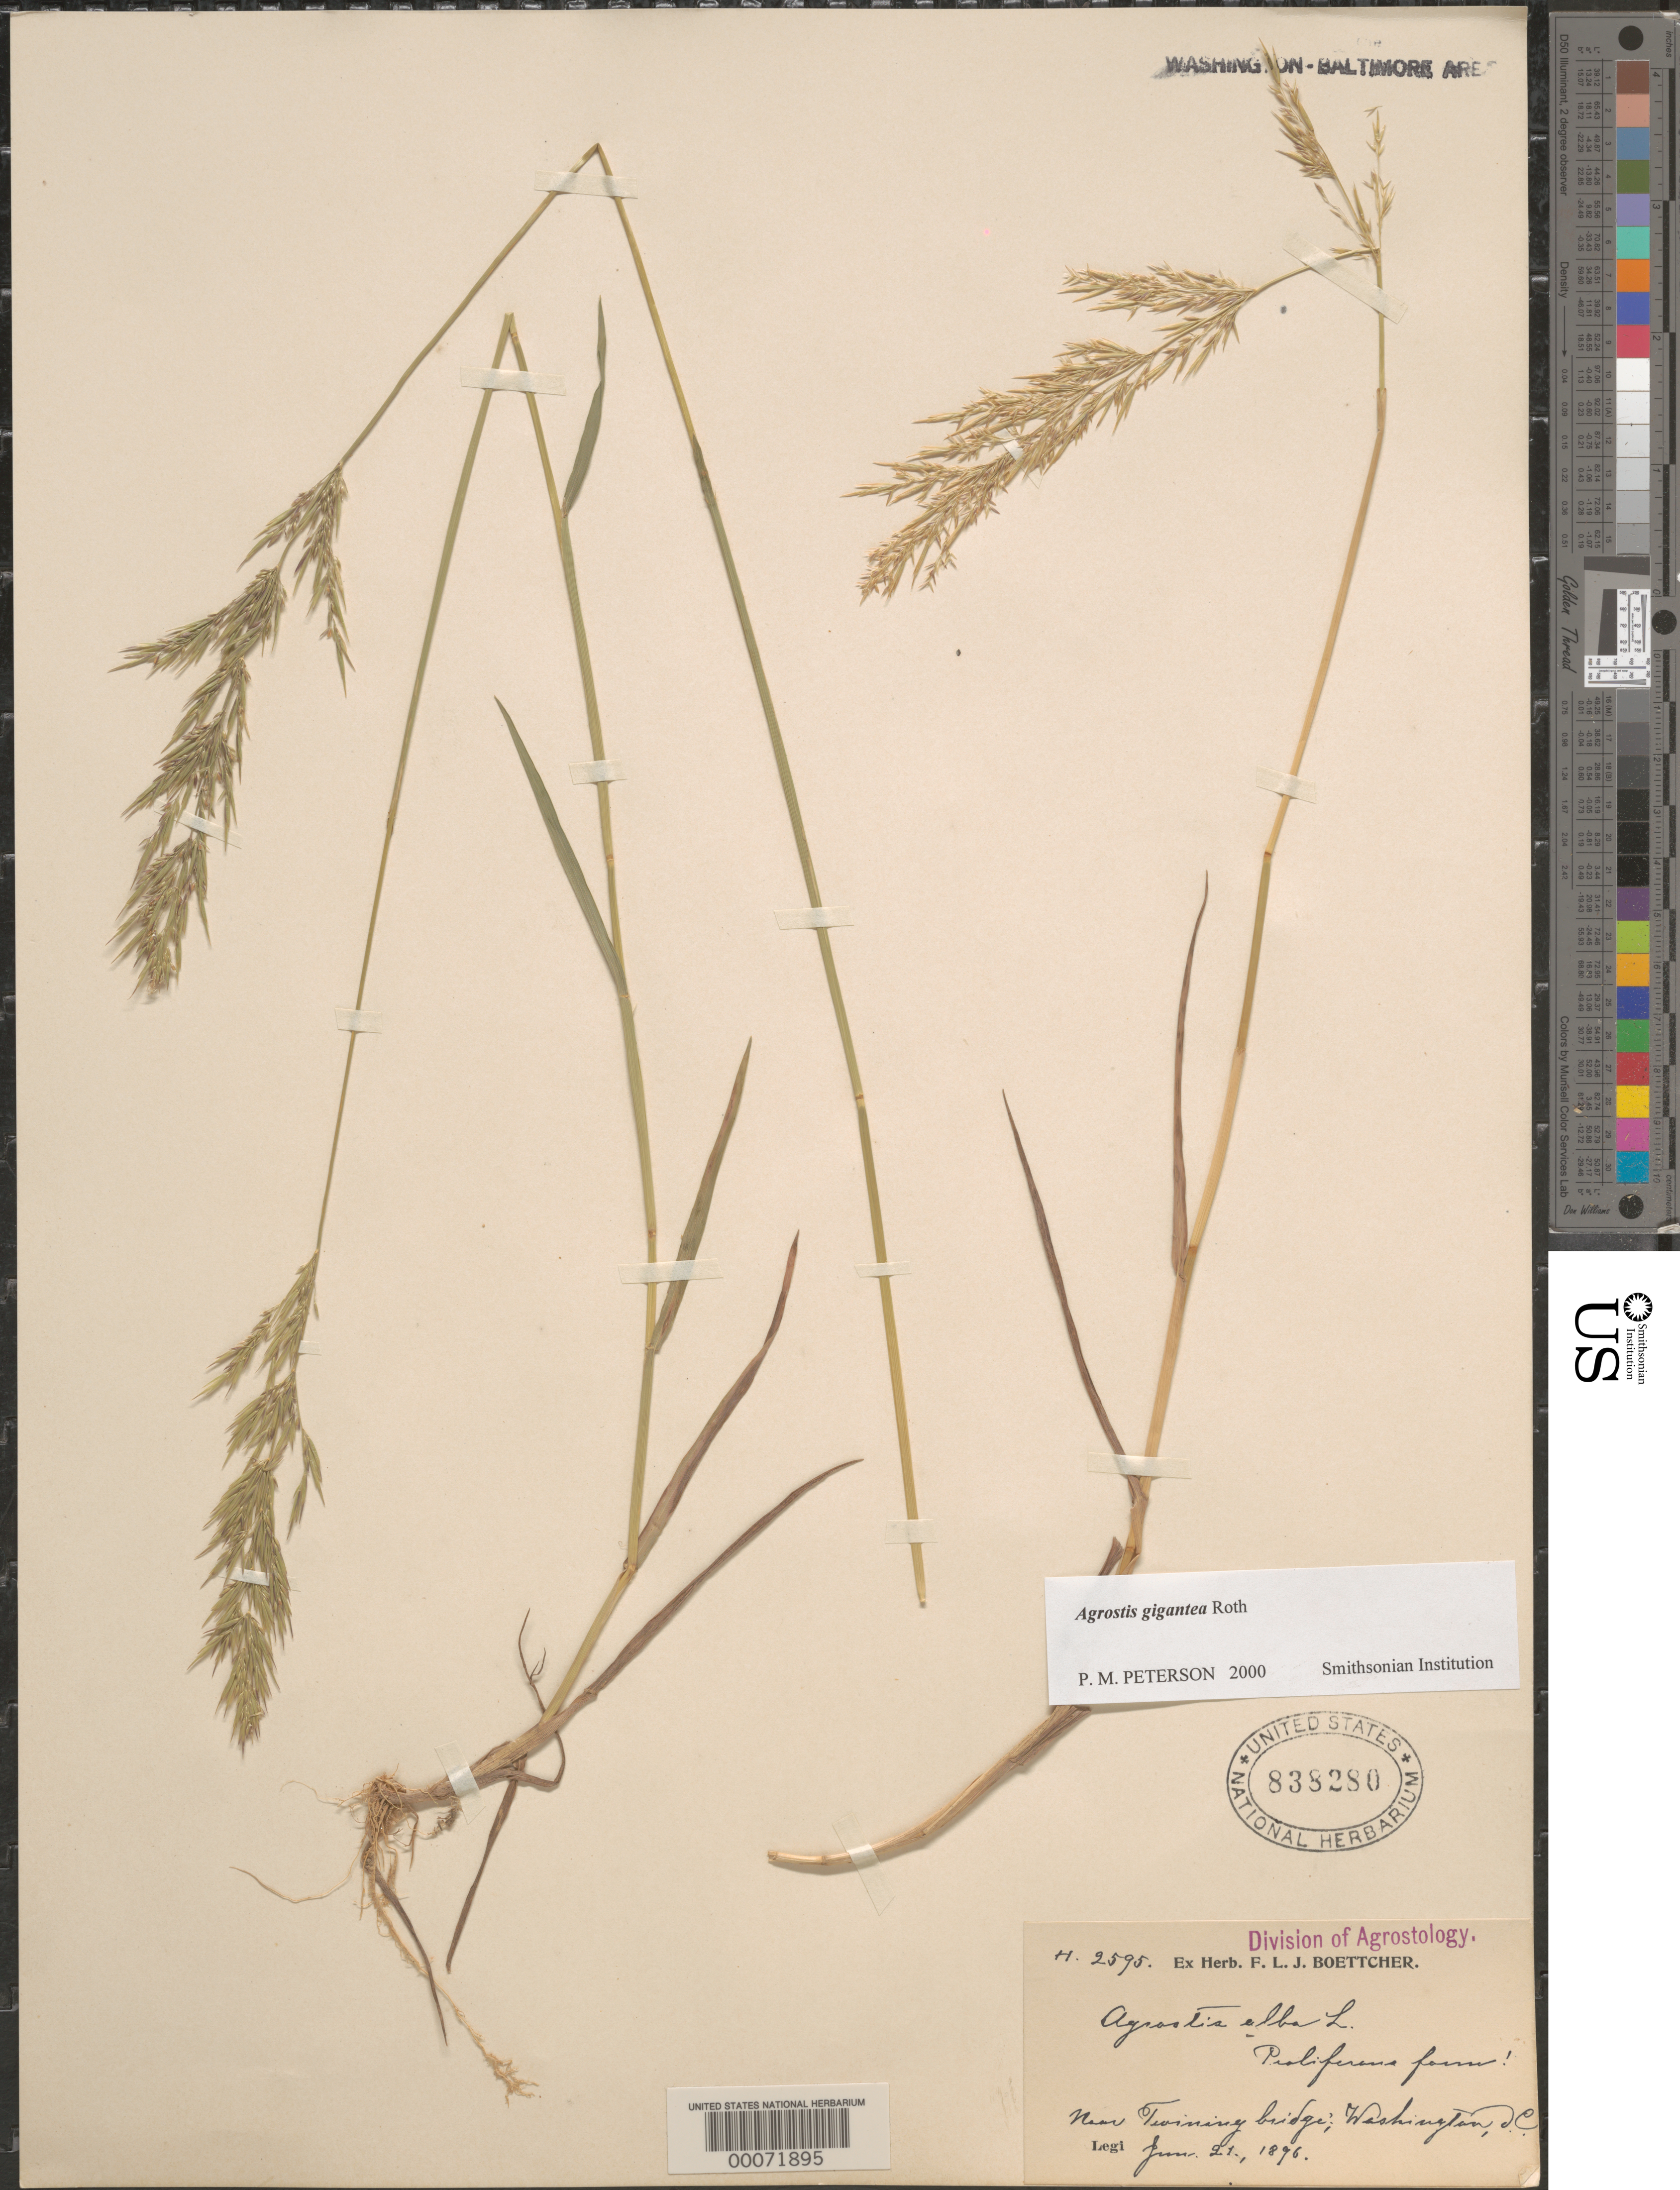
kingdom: Plantae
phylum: Tracheophyta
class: Liliopsida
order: Poales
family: Poaceae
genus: Agrostis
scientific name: Agrostis gigantea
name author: Roth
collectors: F. Boettcher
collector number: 2595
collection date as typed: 21 Jun 1896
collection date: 1896-06-21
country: United States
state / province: District of Columbia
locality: Twining Bridge, Washington, DC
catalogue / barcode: US 838280